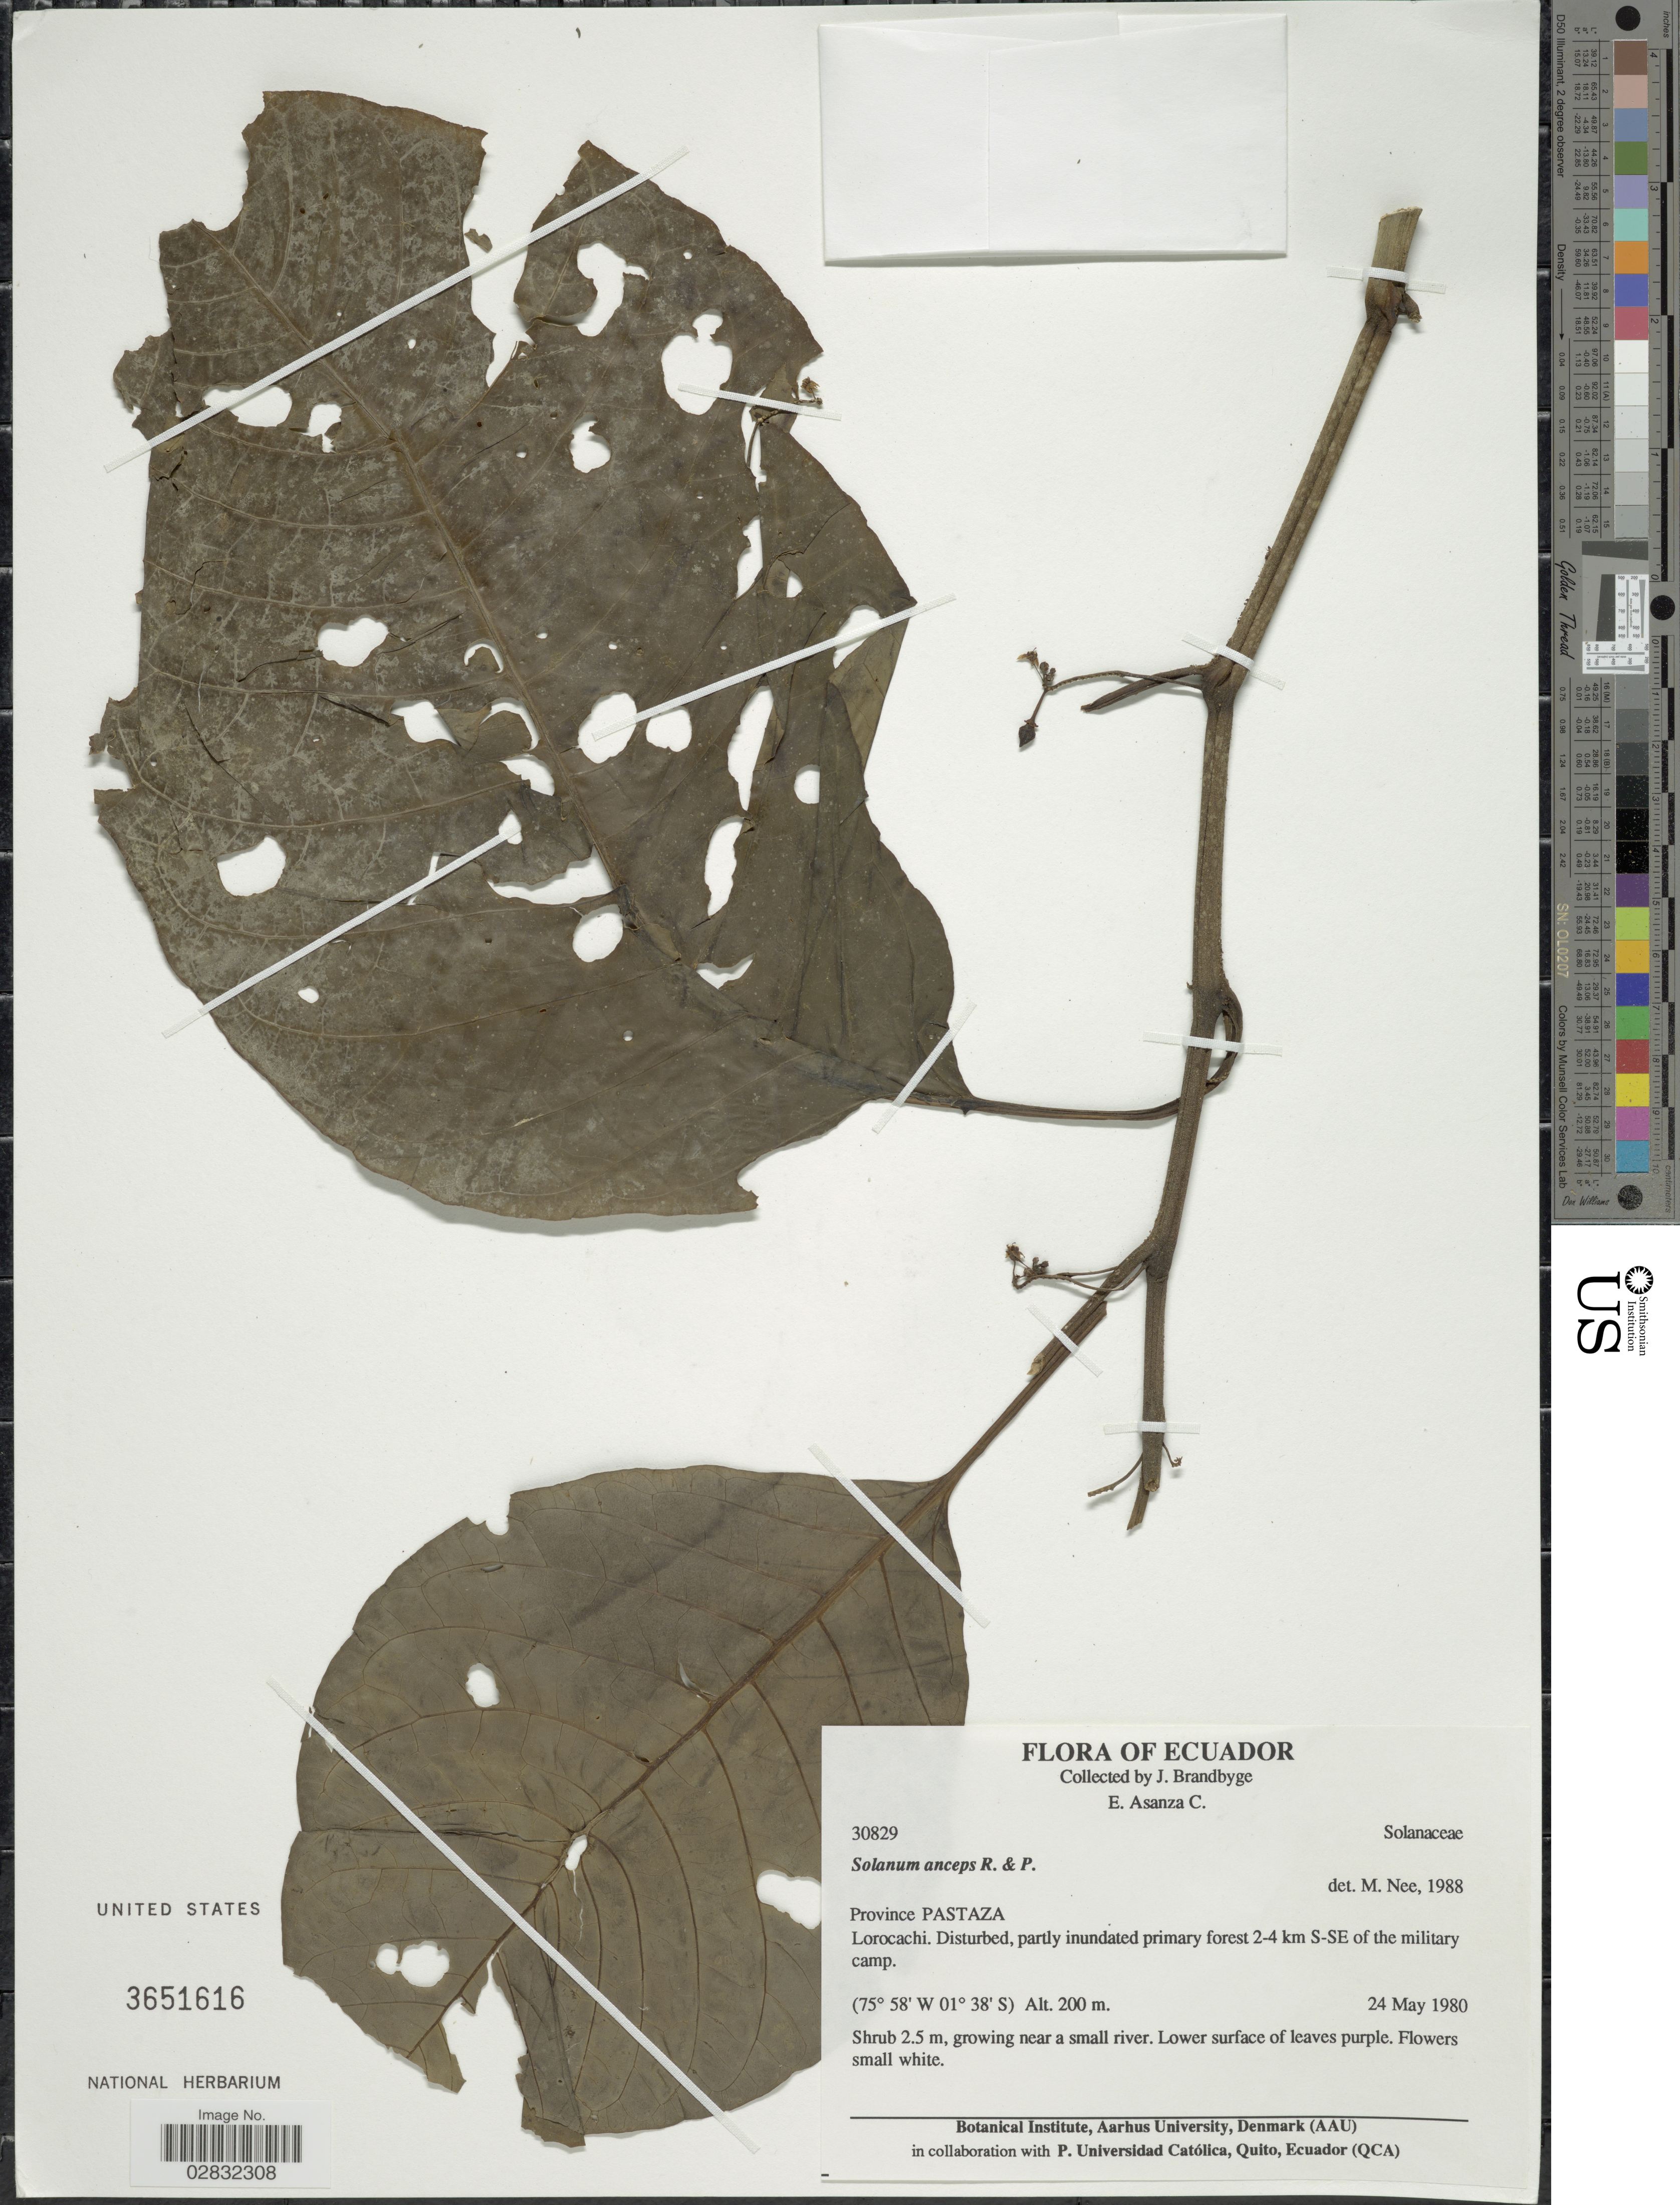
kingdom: Plantae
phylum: Tracheophyta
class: Magnoliopsida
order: Solanales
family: Solanaceae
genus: Solanum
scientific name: Solanum anceps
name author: Ruiz & Pav.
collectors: J. Brandbyge & E. Asanza C.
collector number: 30829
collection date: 1980-05-24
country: Ecuador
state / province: Pastaza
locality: Province: Lorocachi, Disturbed, partly inundated primary forest 2-4 km S-SE of the military camp.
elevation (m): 200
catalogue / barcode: US 3651616